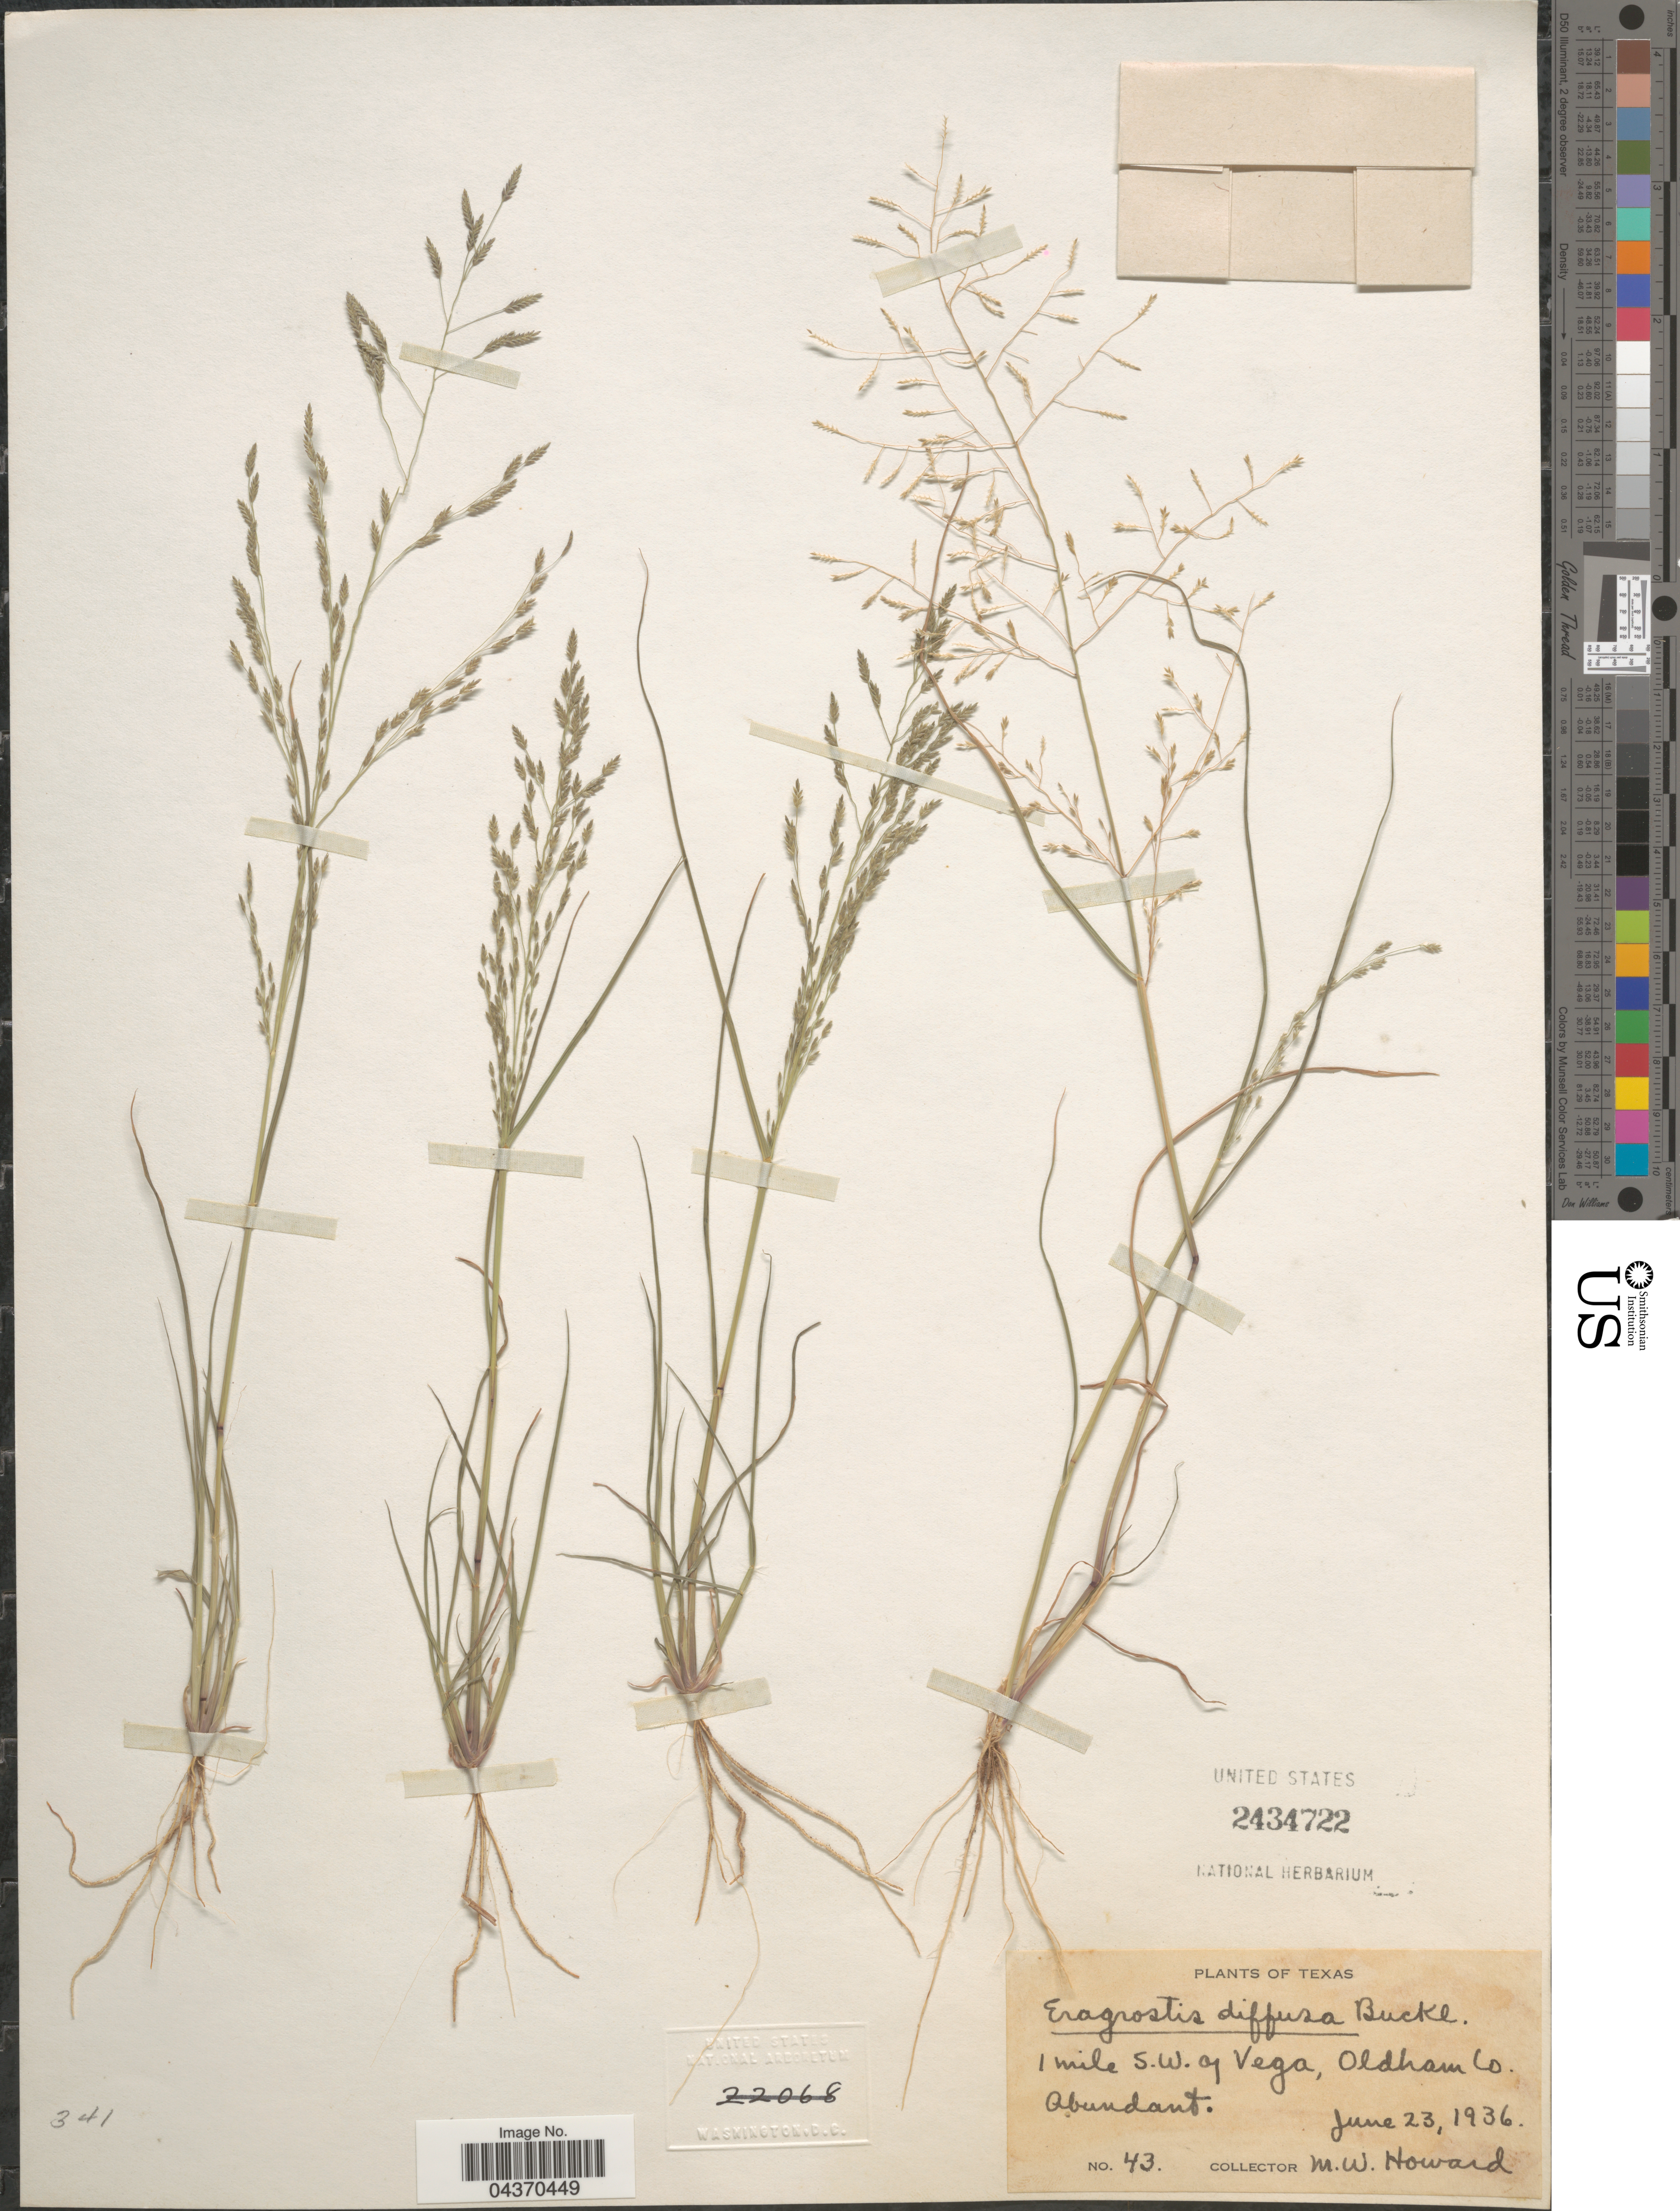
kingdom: Plantae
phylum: Tracheophyta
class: Liliopsida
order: Poales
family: Poaceae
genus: Eragrostis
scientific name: Eragrostis pectinacea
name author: (Michx.) Nees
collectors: M. Howard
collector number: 43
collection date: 1936-06-23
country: United States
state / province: Texas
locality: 1 mile S.W. of Vega, Oldham Co. Abundant.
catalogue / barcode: US 2434722